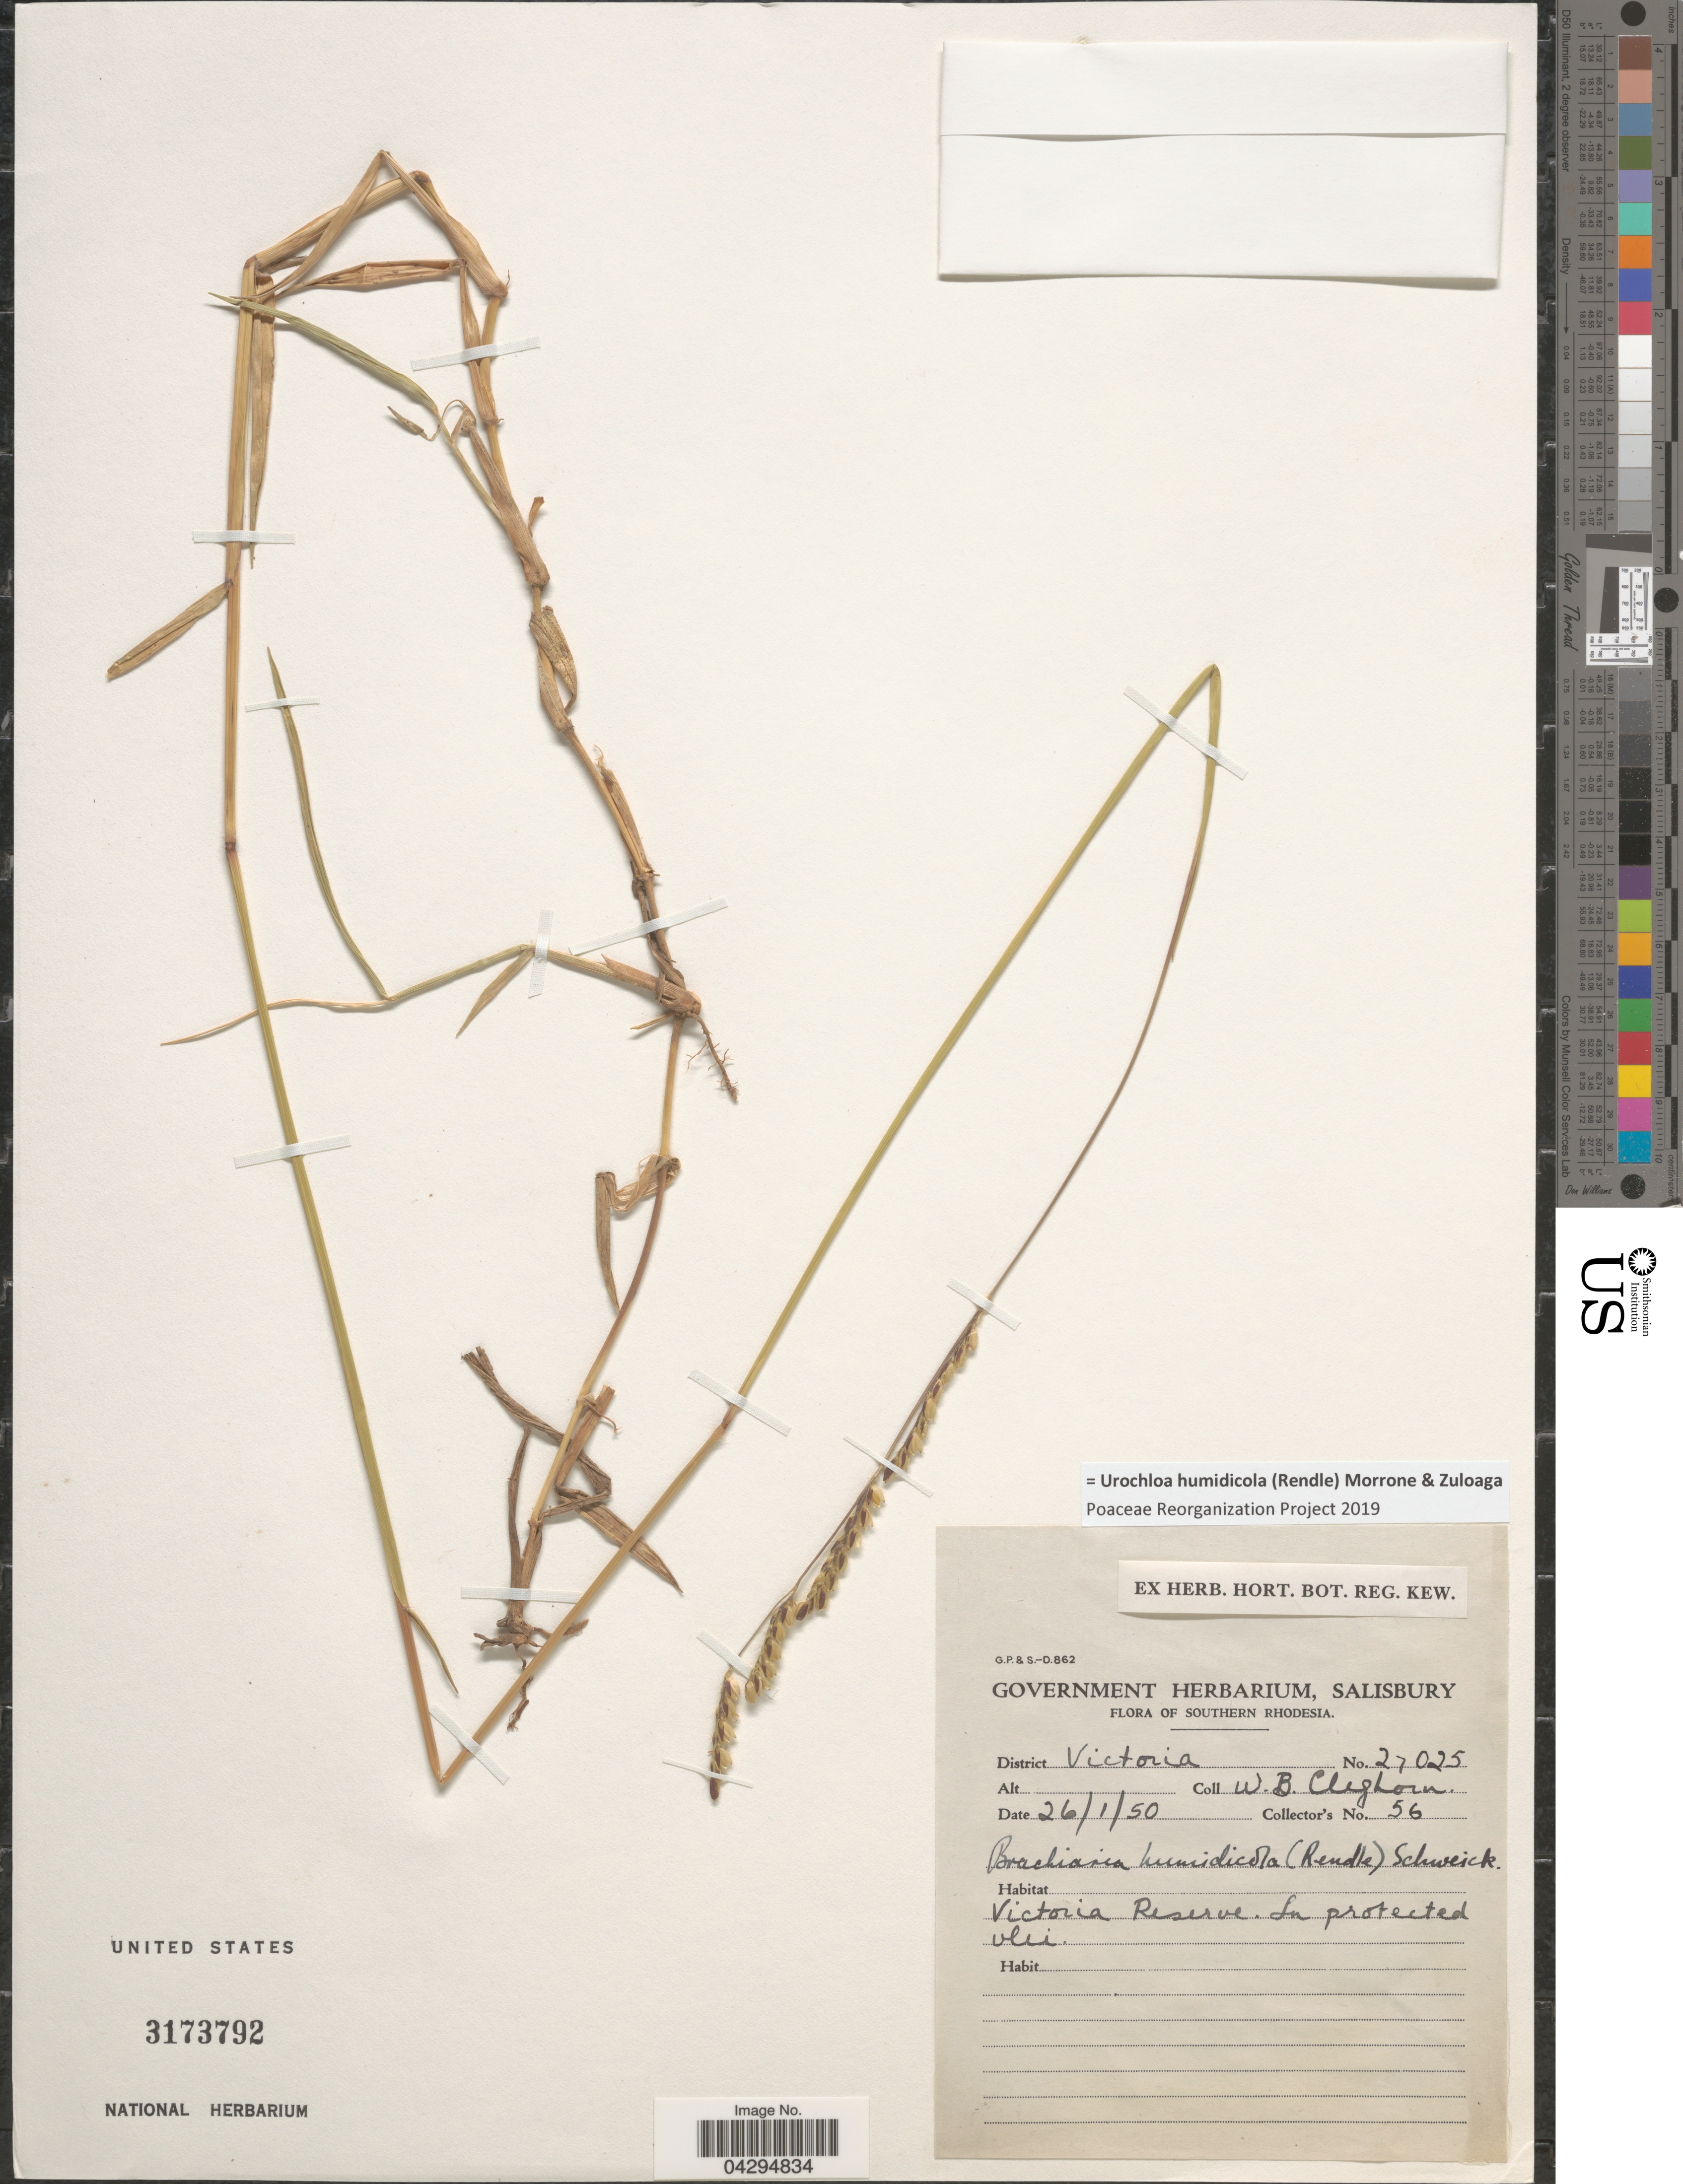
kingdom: Plantae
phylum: Tracheophyta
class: Liliopsida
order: Poales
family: Poaceae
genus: Urochloa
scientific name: Urochloa humidicola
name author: (Rendle) Morrone & Zuloaga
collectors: Cleghorn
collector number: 27025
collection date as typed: Transcribed d/m/y: 26/1/50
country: Zimbabwe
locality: Southern Rhodesia. District Victoria. Victoria Reserve.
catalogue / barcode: US 3173792